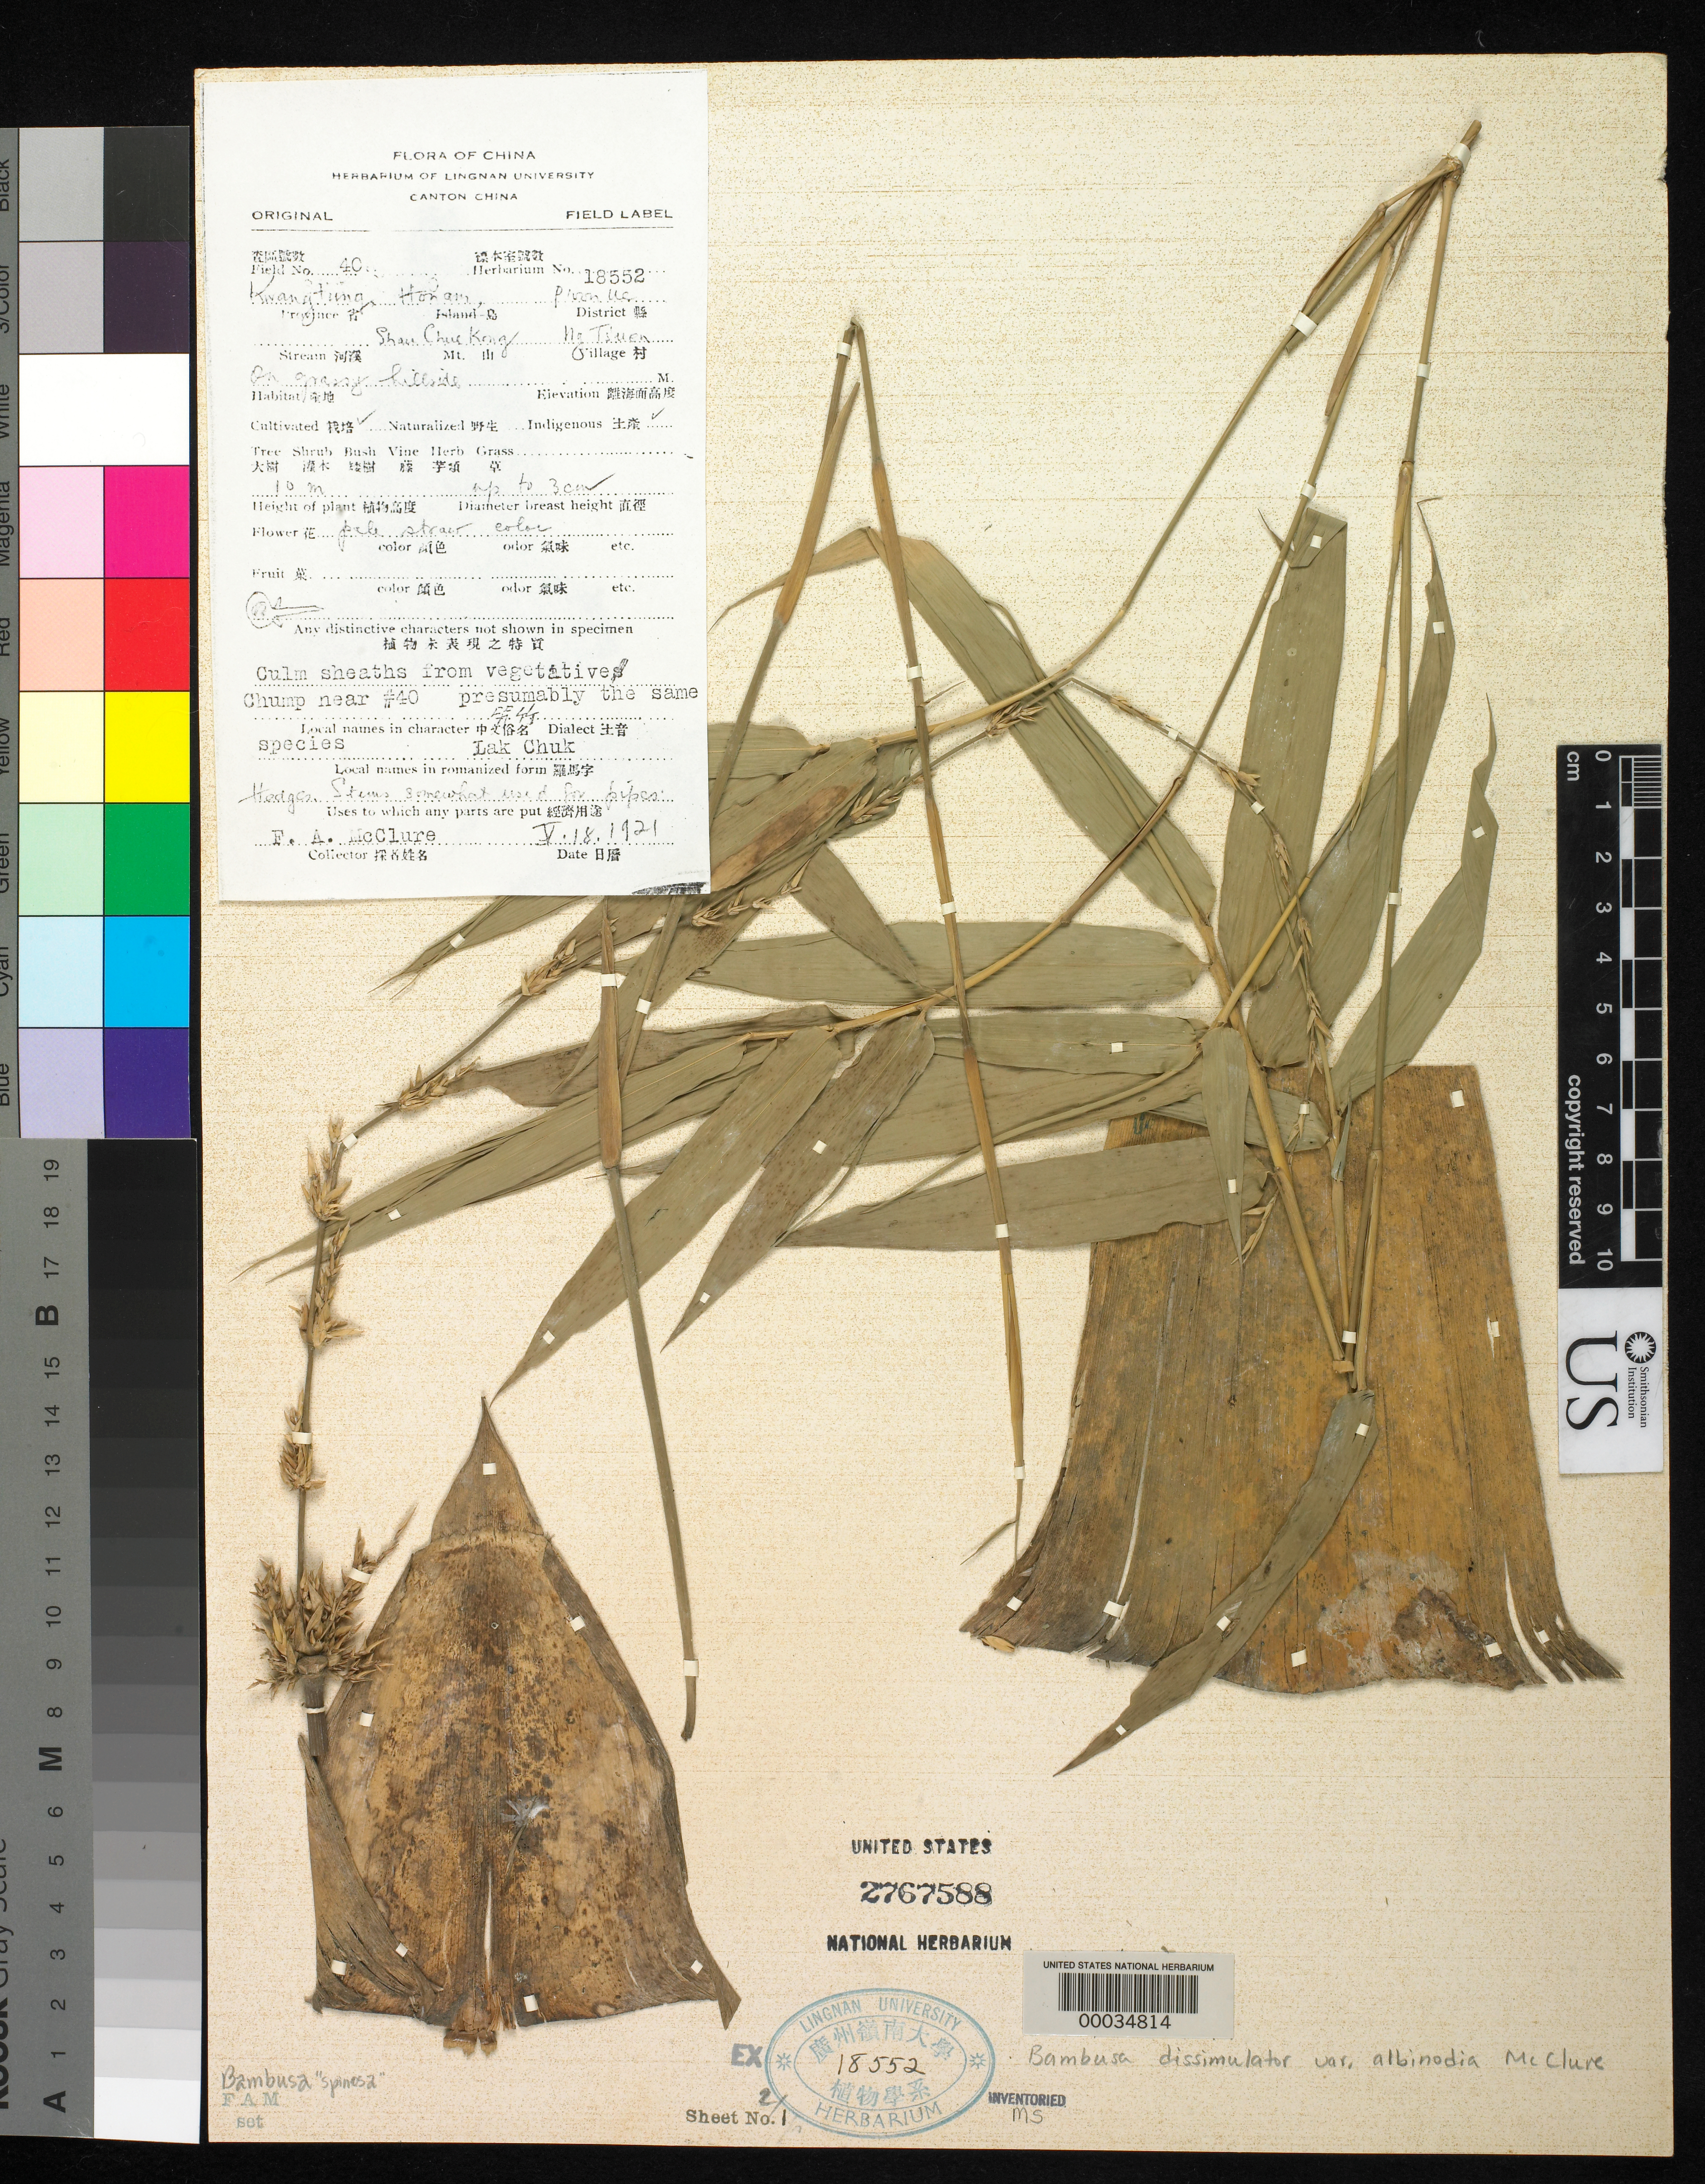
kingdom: Plantae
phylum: Tracheophyta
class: Liliopsida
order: Poales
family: Poaceae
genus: Bambusa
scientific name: Bambusa dissimulator var. albinodia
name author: McClure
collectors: F. A. McClure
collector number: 40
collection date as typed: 18 May 1921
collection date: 1921-05-18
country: China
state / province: Guangdong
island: Honam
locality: Ng ts'uen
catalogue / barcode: US 2767588